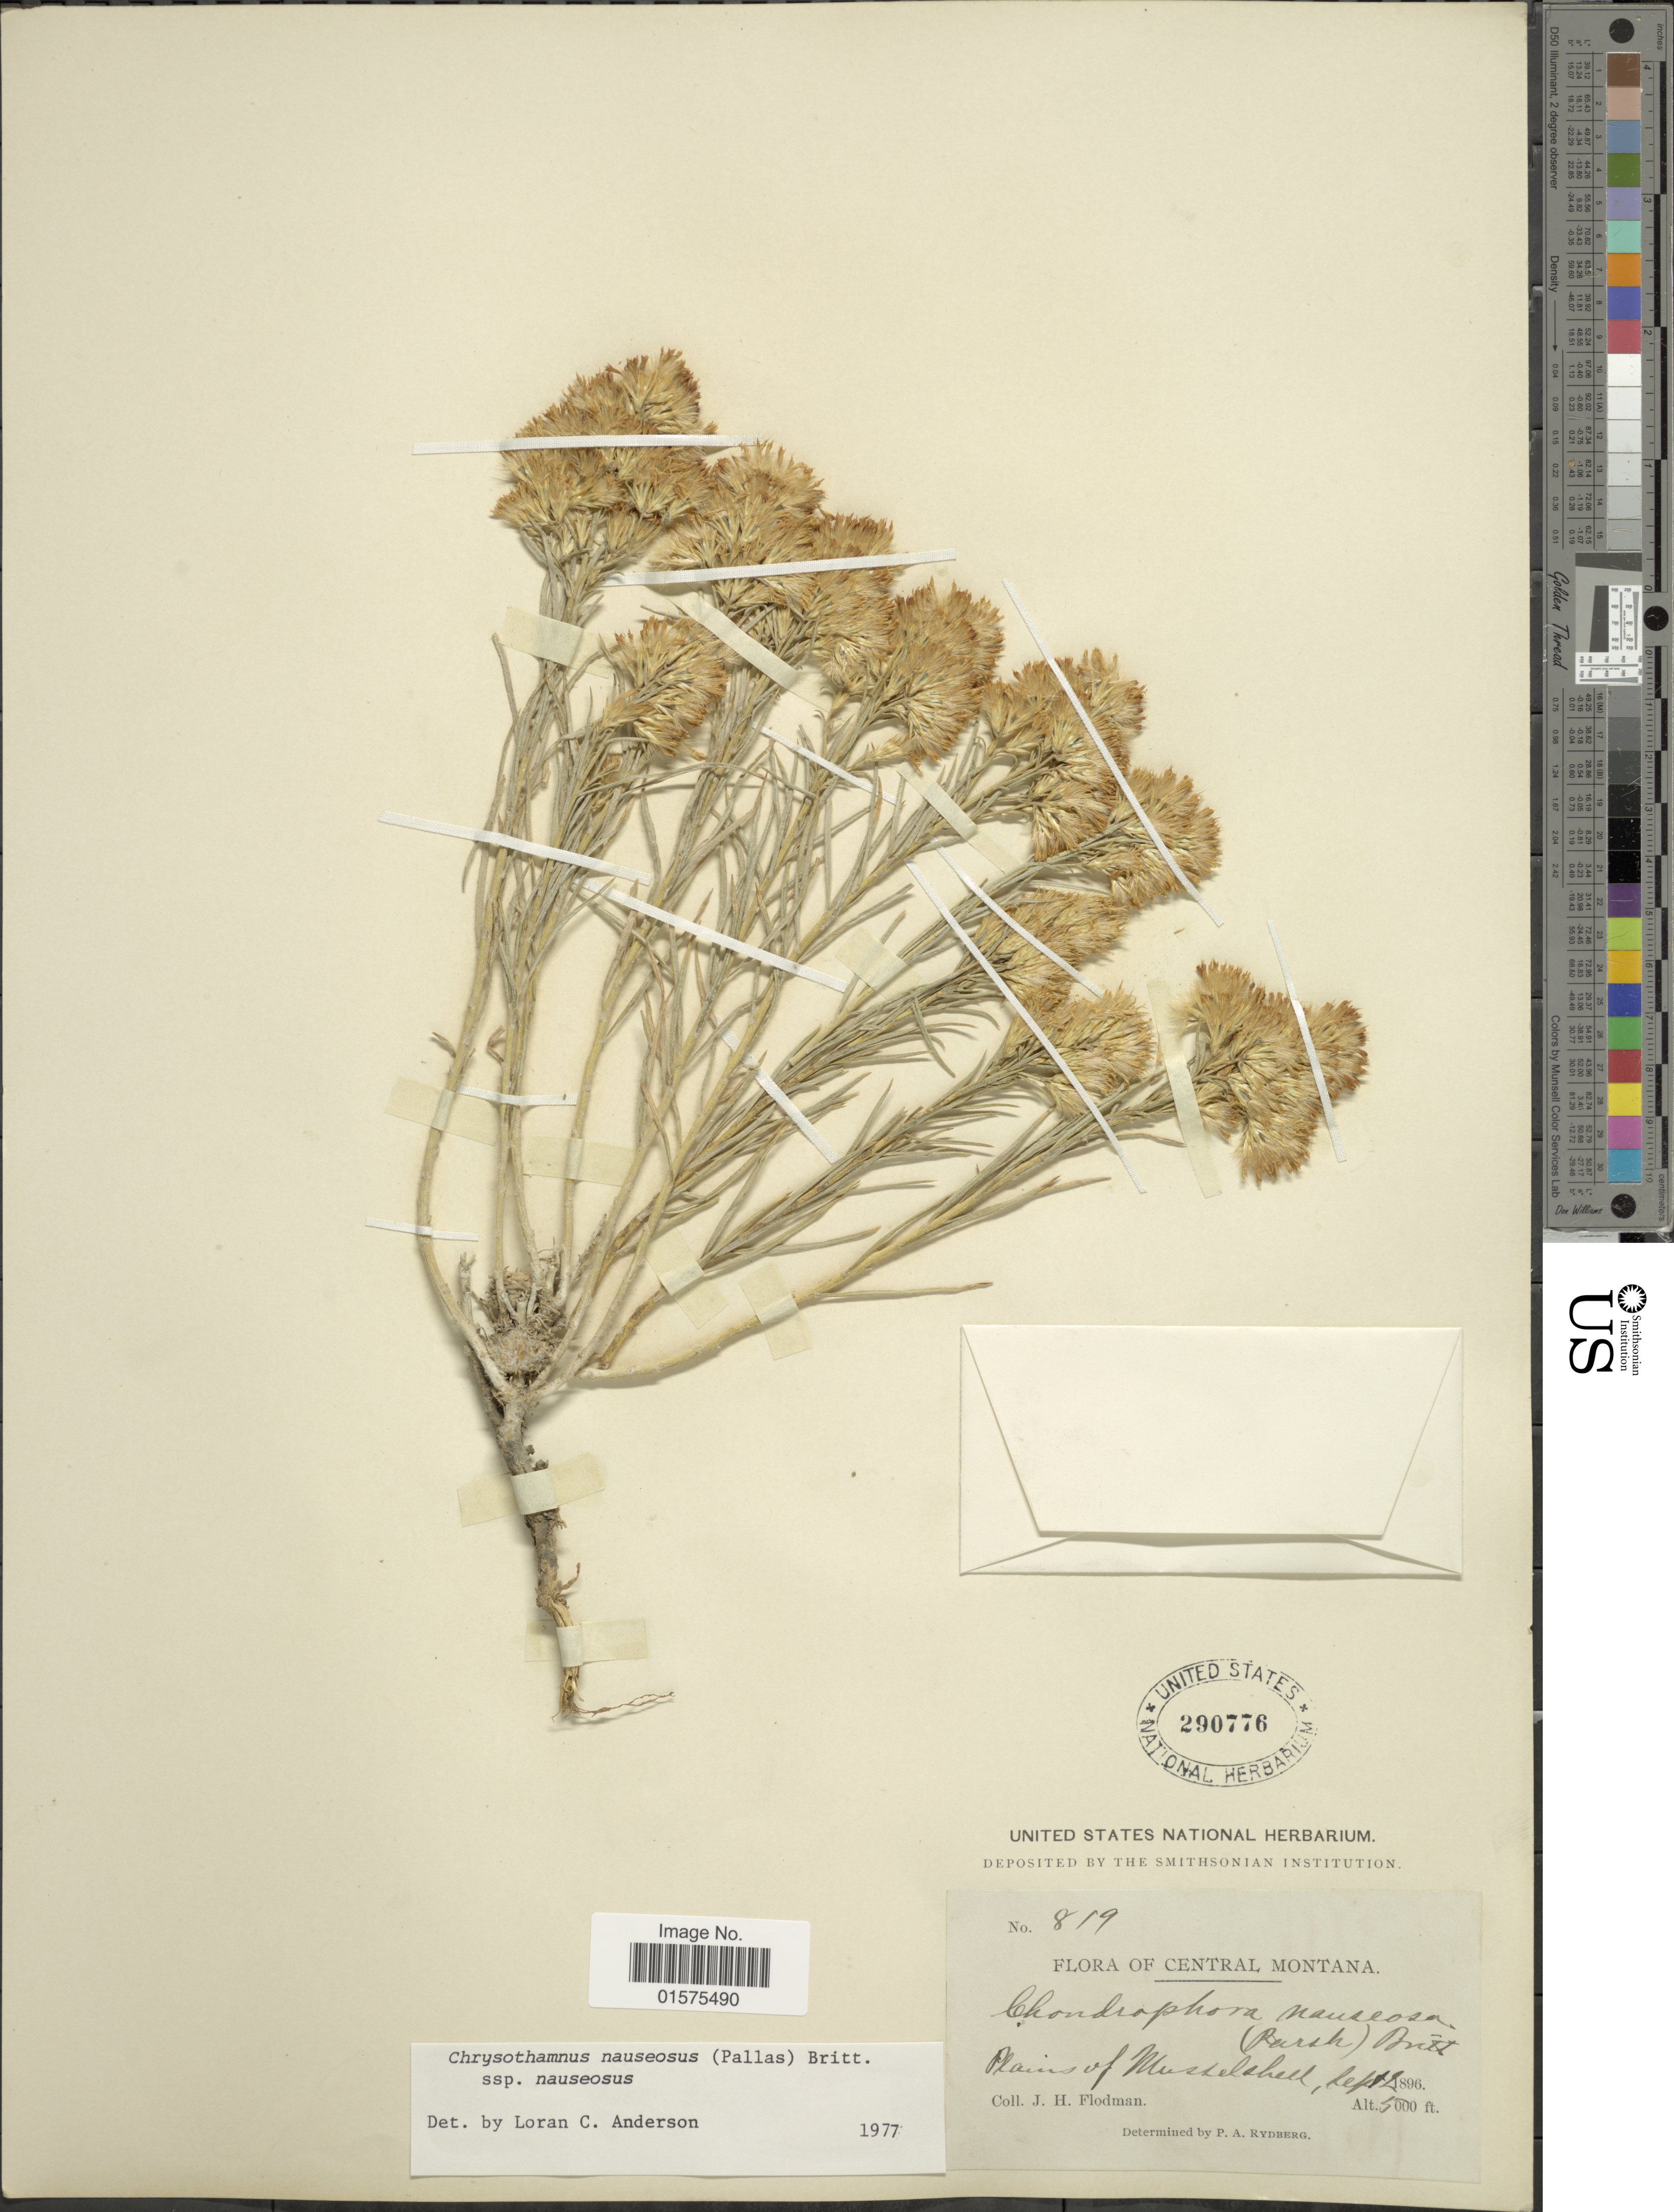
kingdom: Plantae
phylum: Tracheophyta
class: Magnoliopsida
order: Asterales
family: Asteraceae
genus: Ericameria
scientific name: Ericameria nauseosa var. nauseosa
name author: (Pall. ex Pursh) G.L. Nesom & G.I. Baird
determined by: Urbatsch, Lowell E., Curator (LSU), Louisiana State University (UNITED STATES)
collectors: J. Flodman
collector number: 819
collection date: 1896-09-02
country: United States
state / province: Montana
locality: Central Montana. Plains of Musselshell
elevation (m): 1524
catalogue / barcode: US 290776